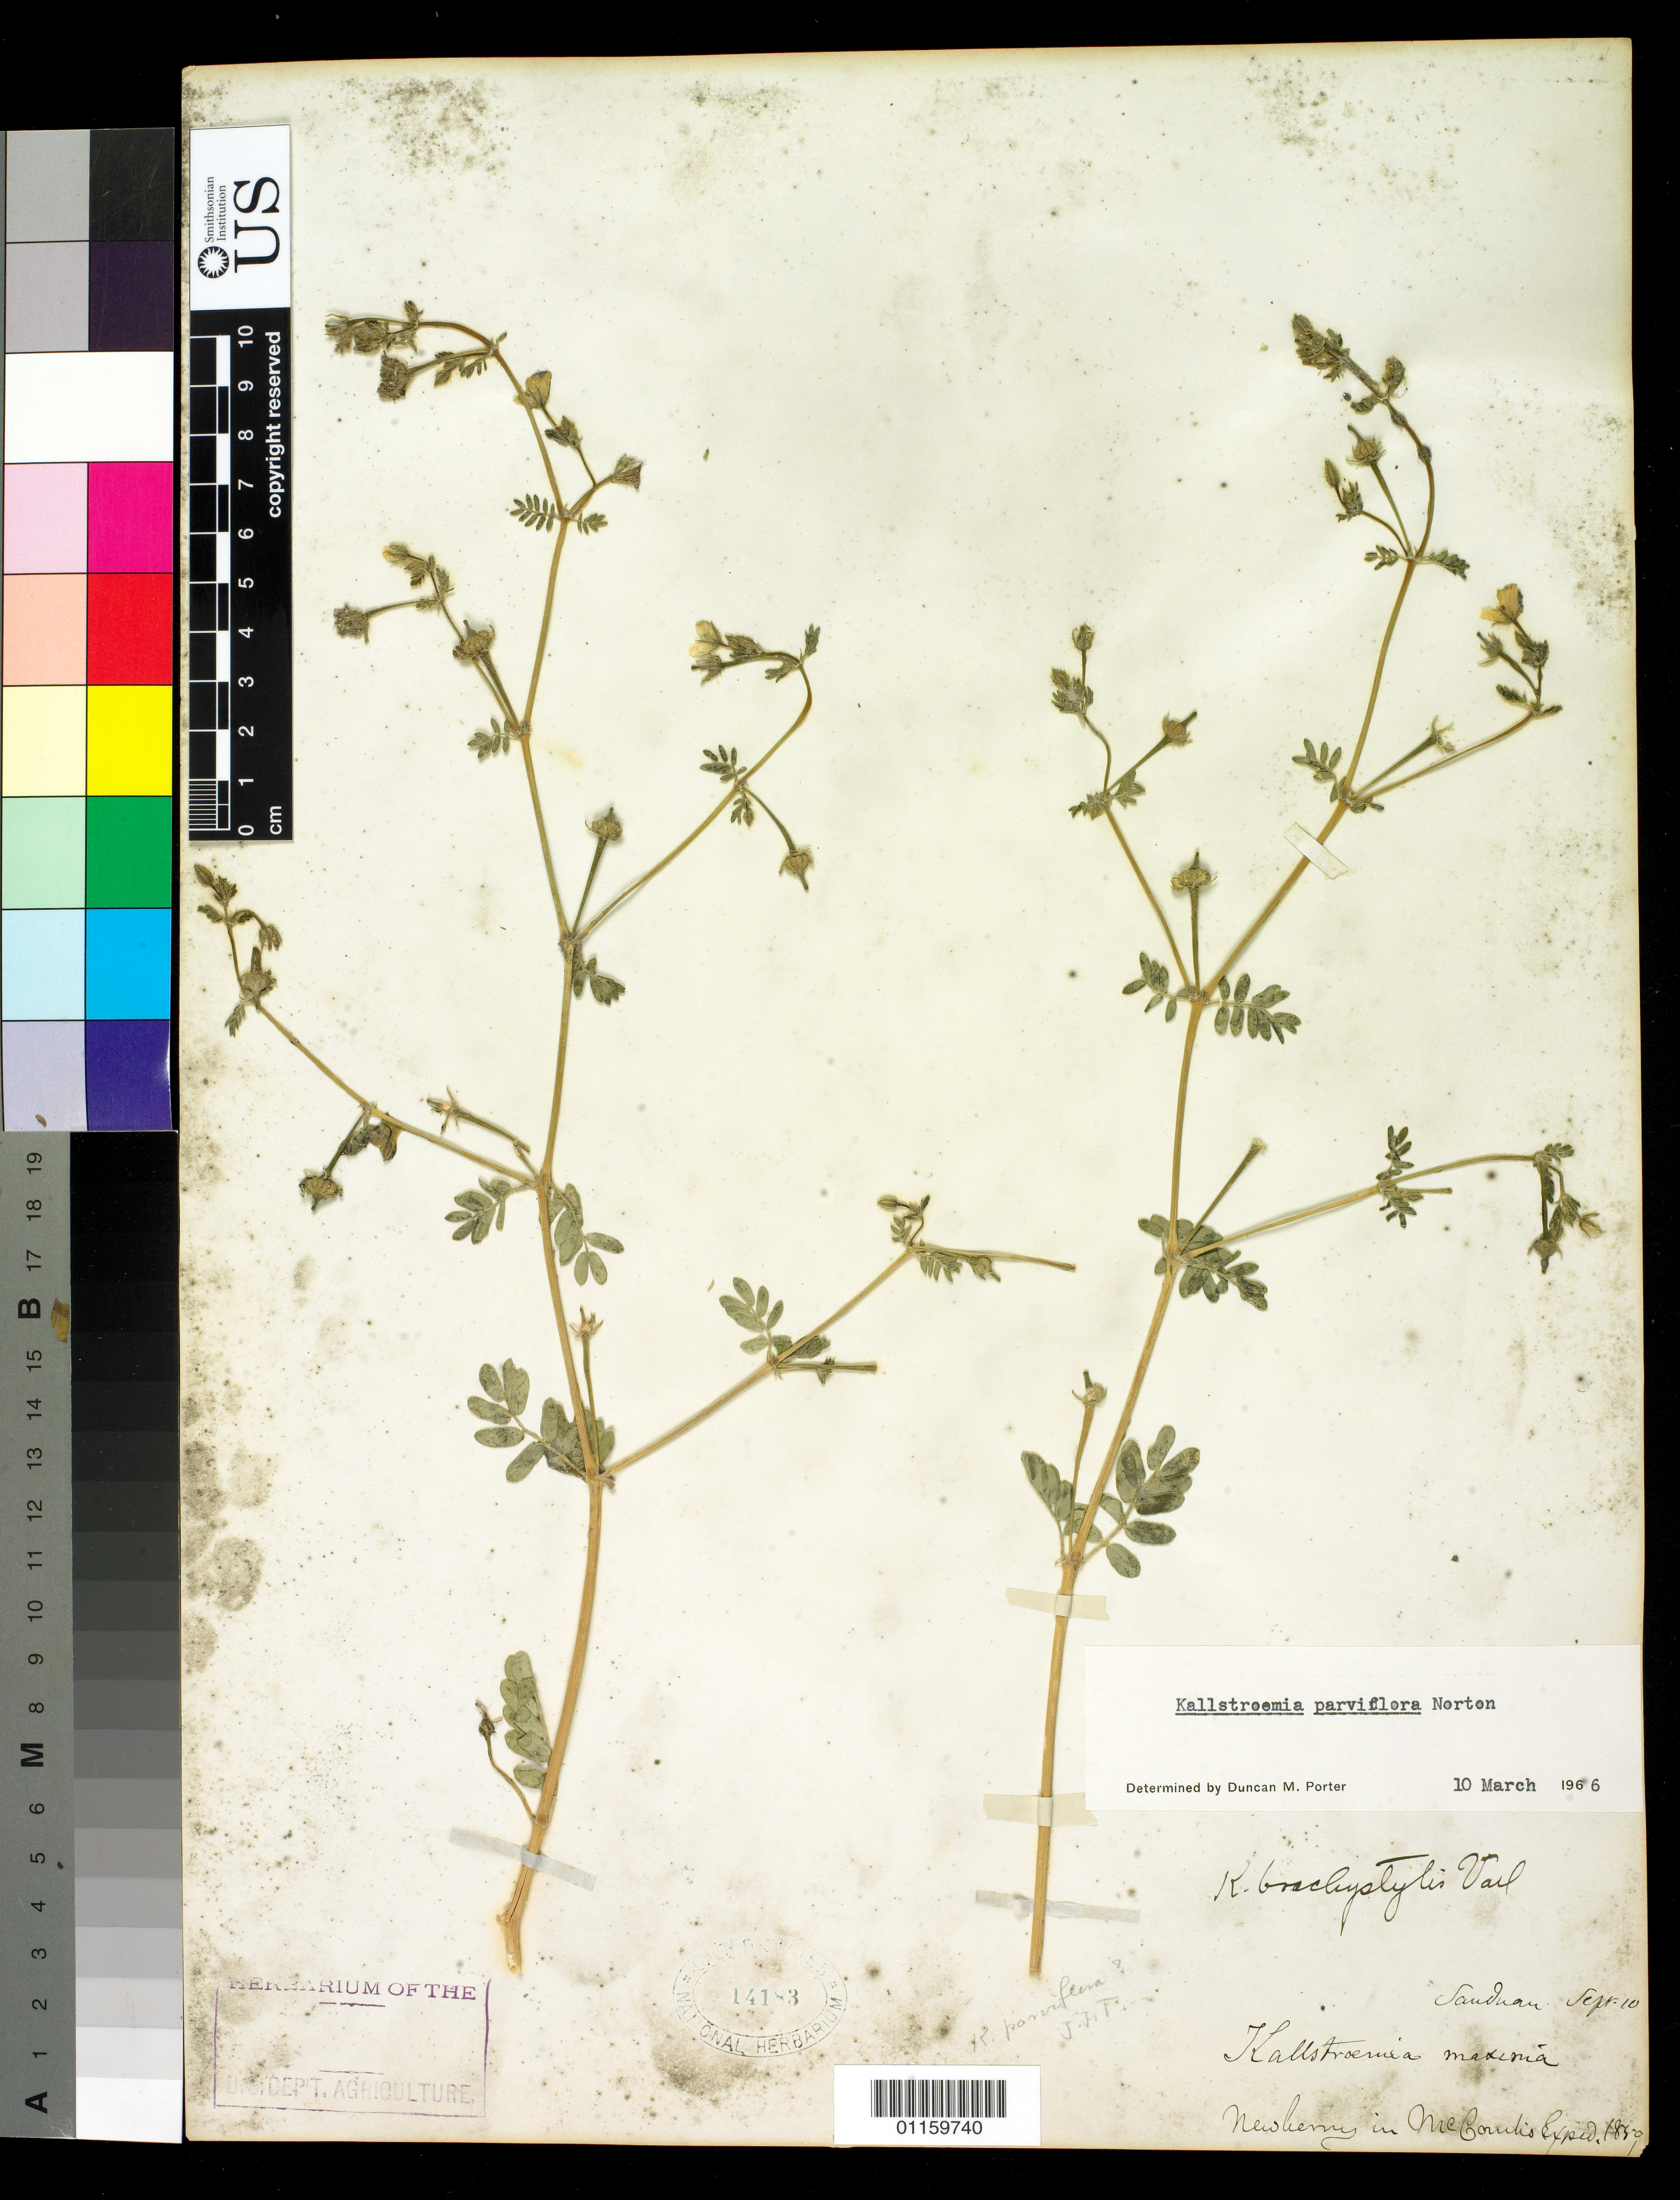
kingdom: Plantae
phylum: Tracheophyta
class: Magnoliopsida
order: Zygophyllales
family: Zygophyllaceae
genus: Kallstroemia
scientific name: Kallstroemia parviflora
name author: Norton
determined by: Porter, D. M.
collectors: Newberry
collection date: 1859-09-10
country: United States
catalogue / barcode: US 14183